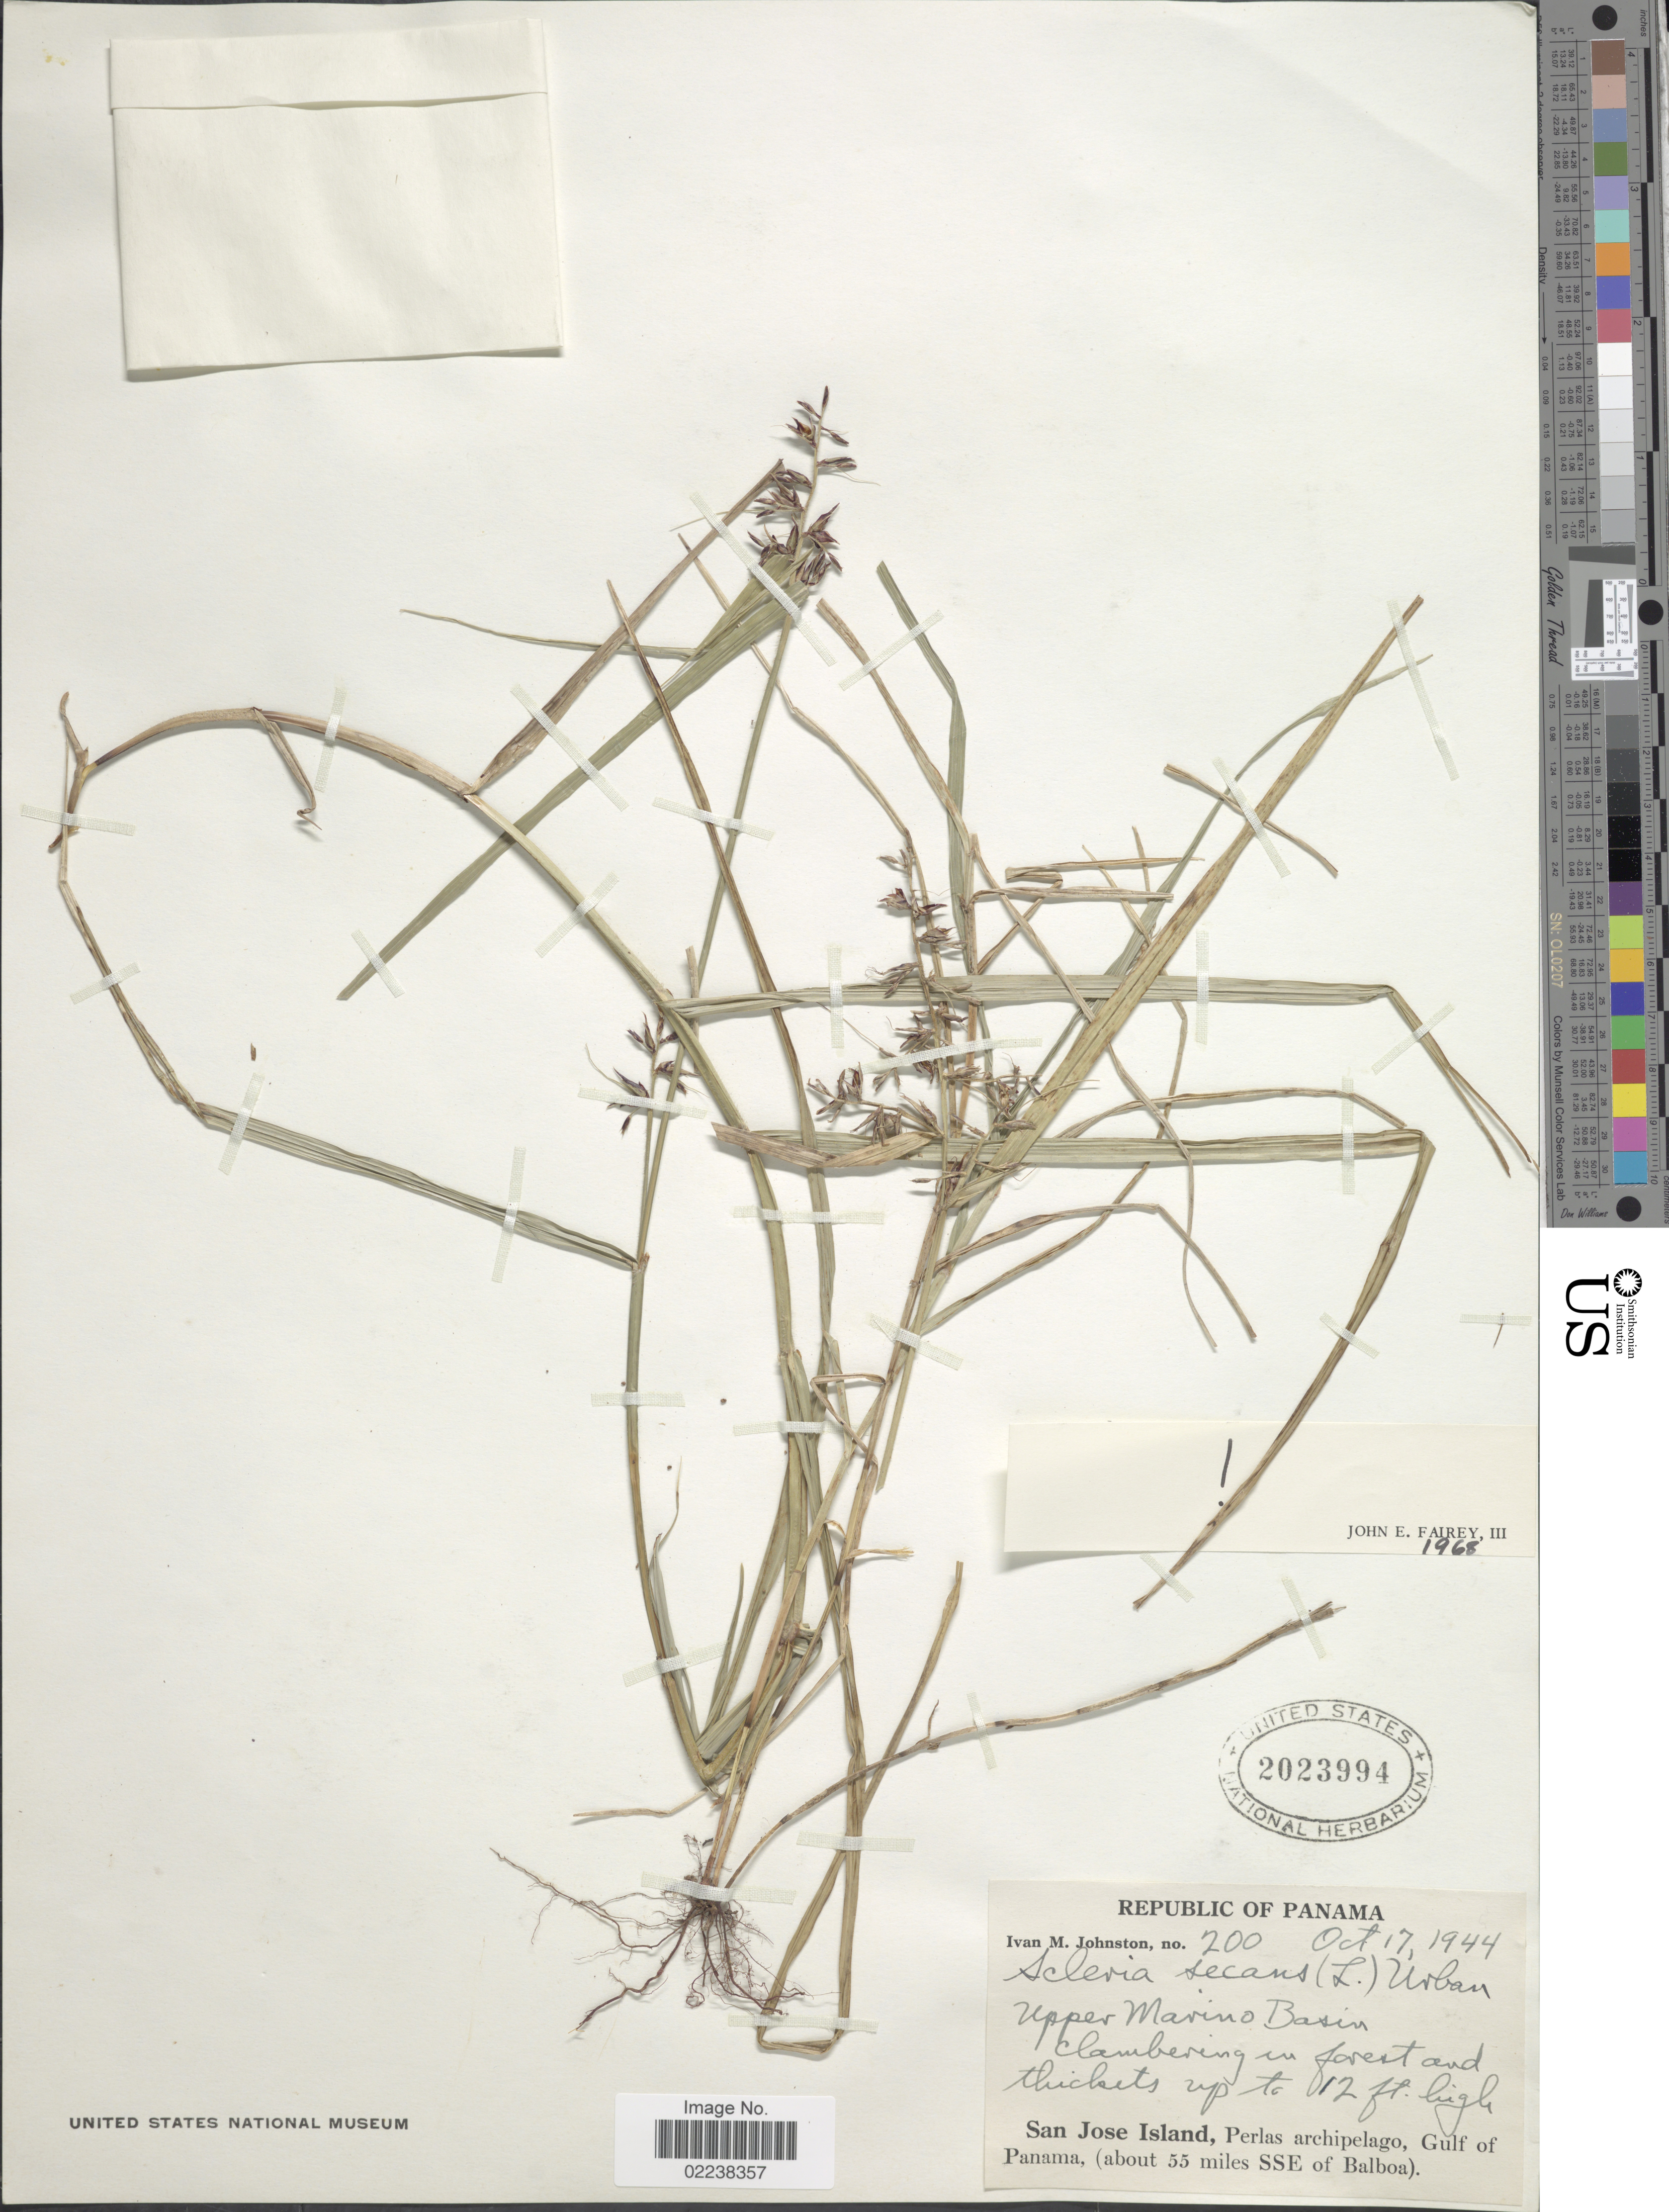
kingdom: Plantae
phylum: Tracheophyta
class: Liliopsida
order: Poales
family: Cyperaceae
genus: Scleria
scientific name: Scleria secans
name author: (L.) Urb.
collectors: I.M. Johnston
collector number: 200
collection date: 1944-10-17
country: Panama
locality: Upper Marino Basin, San Jose Island, Peras archipelago, Gulf of Panama (about 55 miles SSE of Balboa)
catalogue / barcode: US 2023994